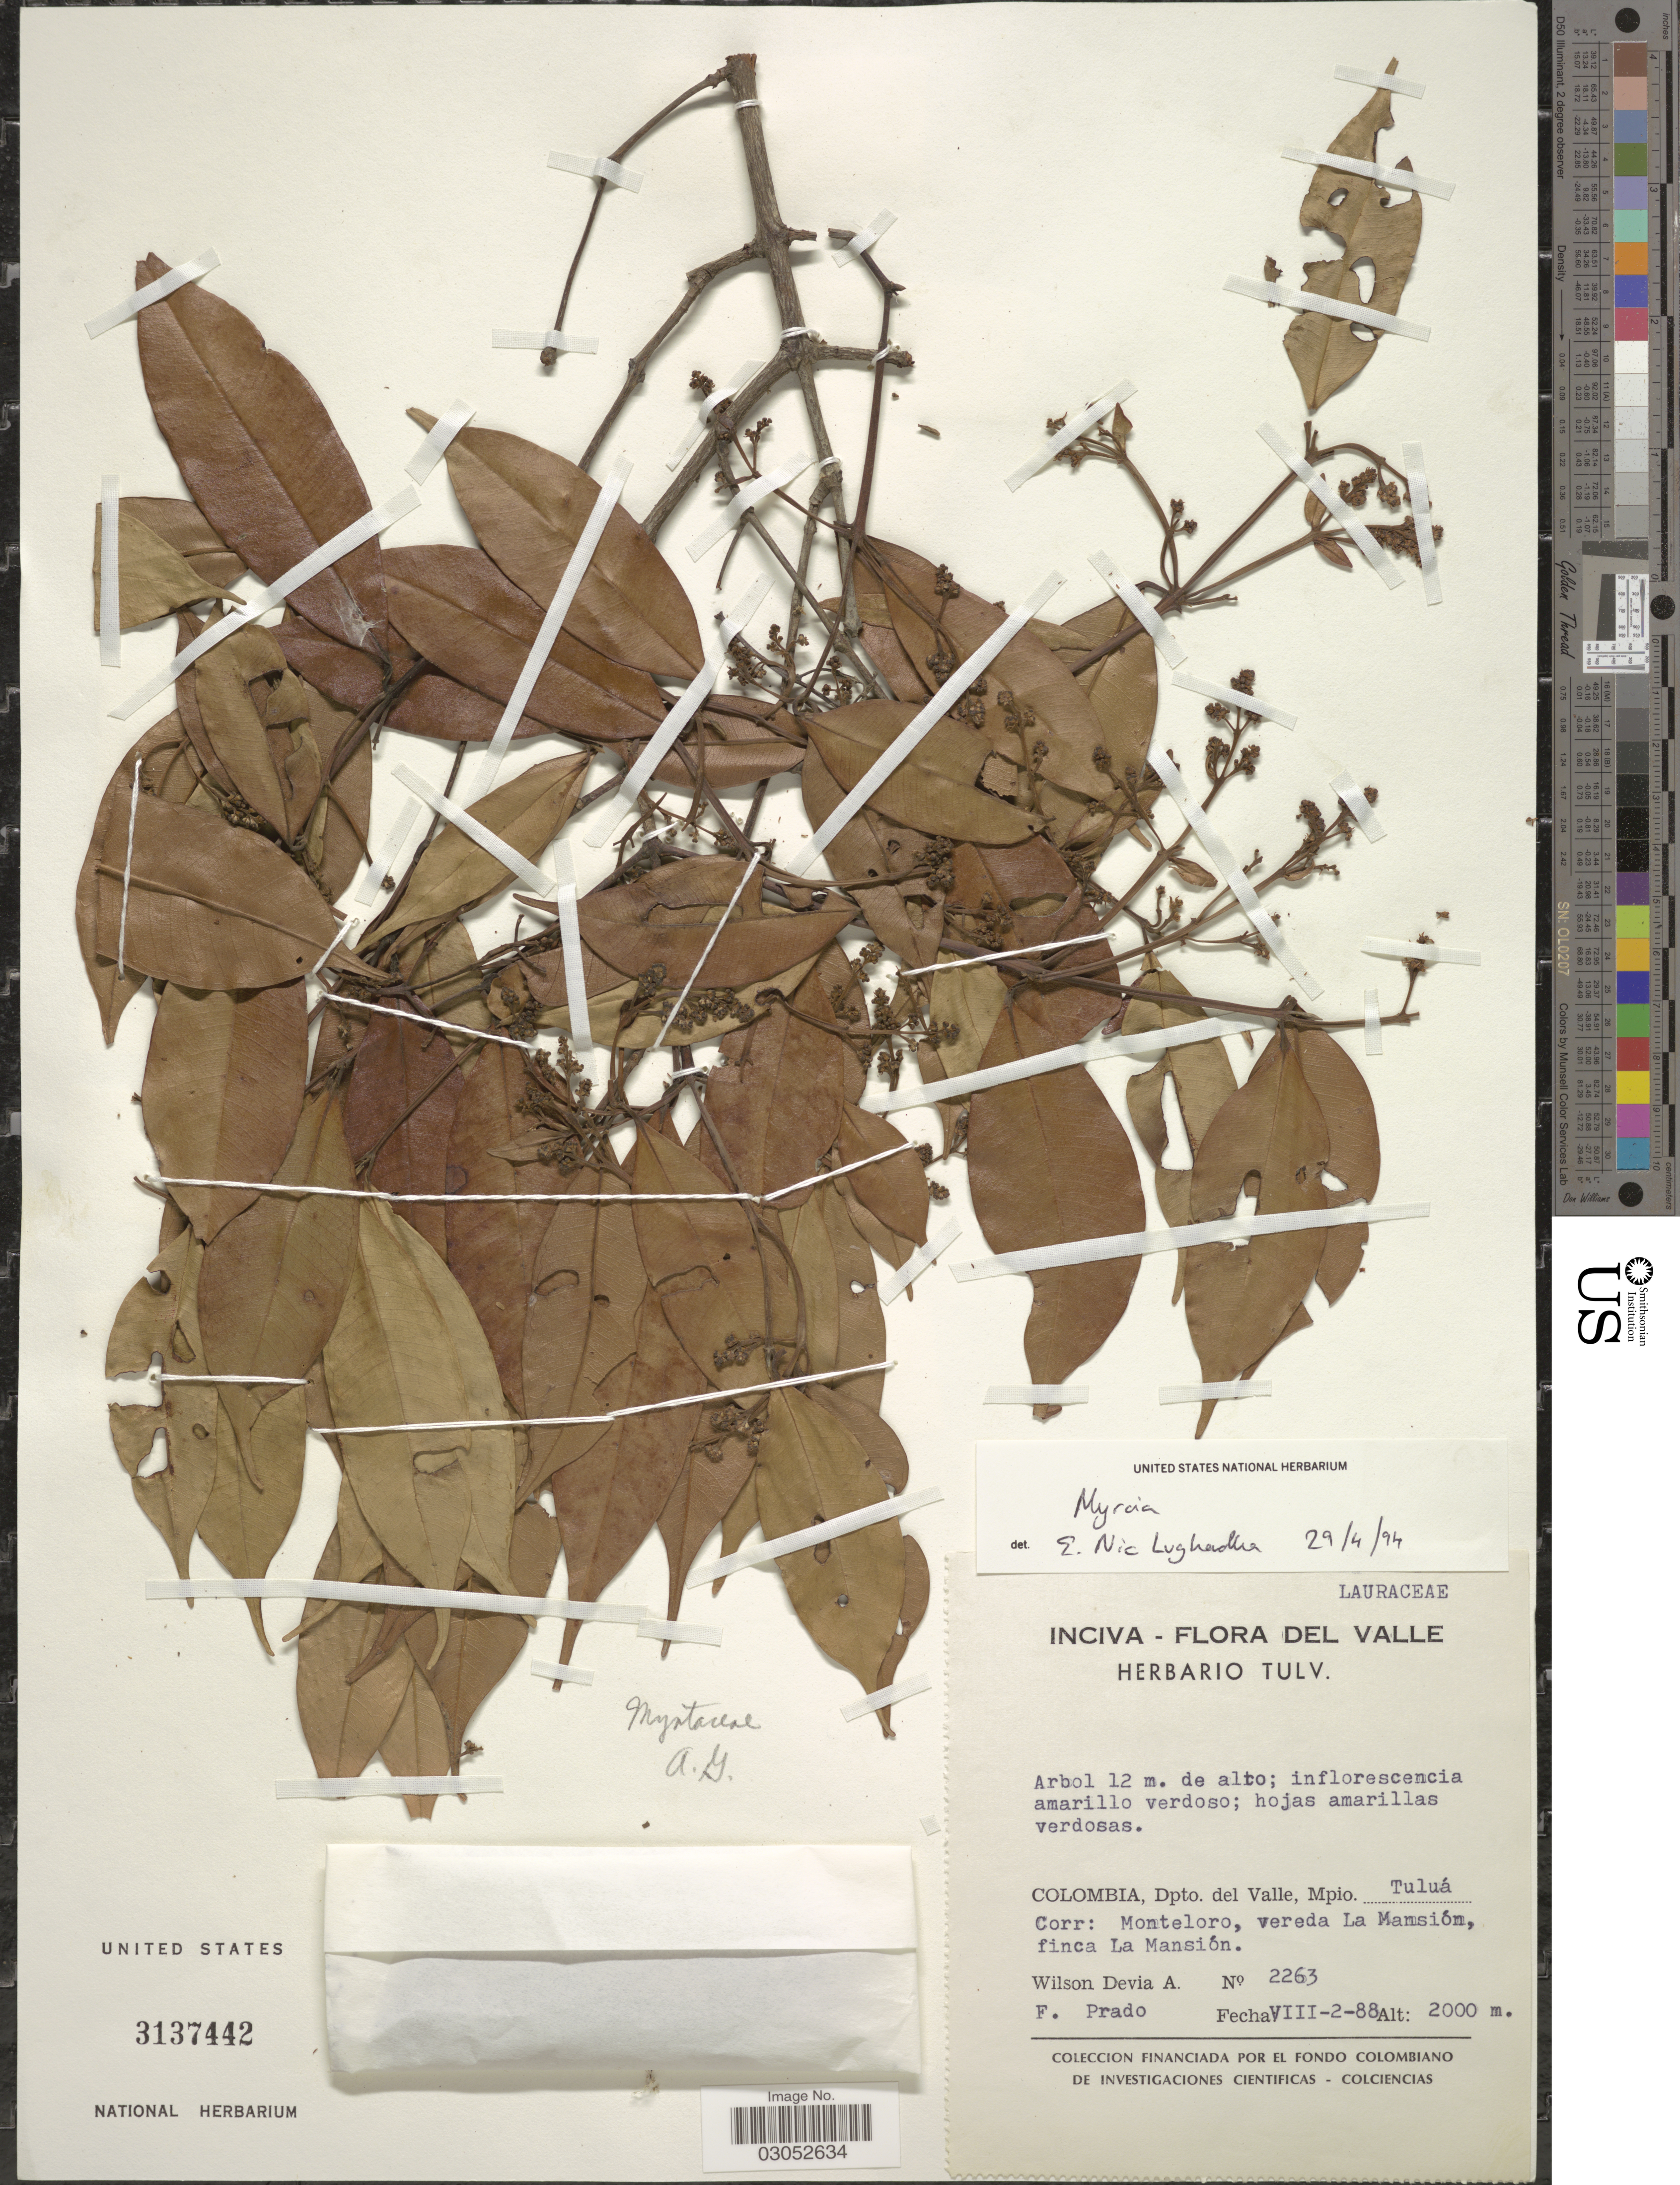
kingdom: Plantae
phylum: Tracheophyta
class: Magnoliopsida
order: Myrtales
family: Myrtaceae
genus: Myrcia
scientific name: Myrcia sp.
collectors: W. Devia A. & F. Prado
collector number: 2263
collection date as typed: Transcribed d/m/y: 2/8/88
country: Colombia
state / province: Valle del Cauca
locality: Dpto. del Valle, Mpio. Tuluá. Corr: Monteloro, vereda La Mansión, finca La Mansión.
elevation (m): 2000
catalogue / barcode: US 3137442